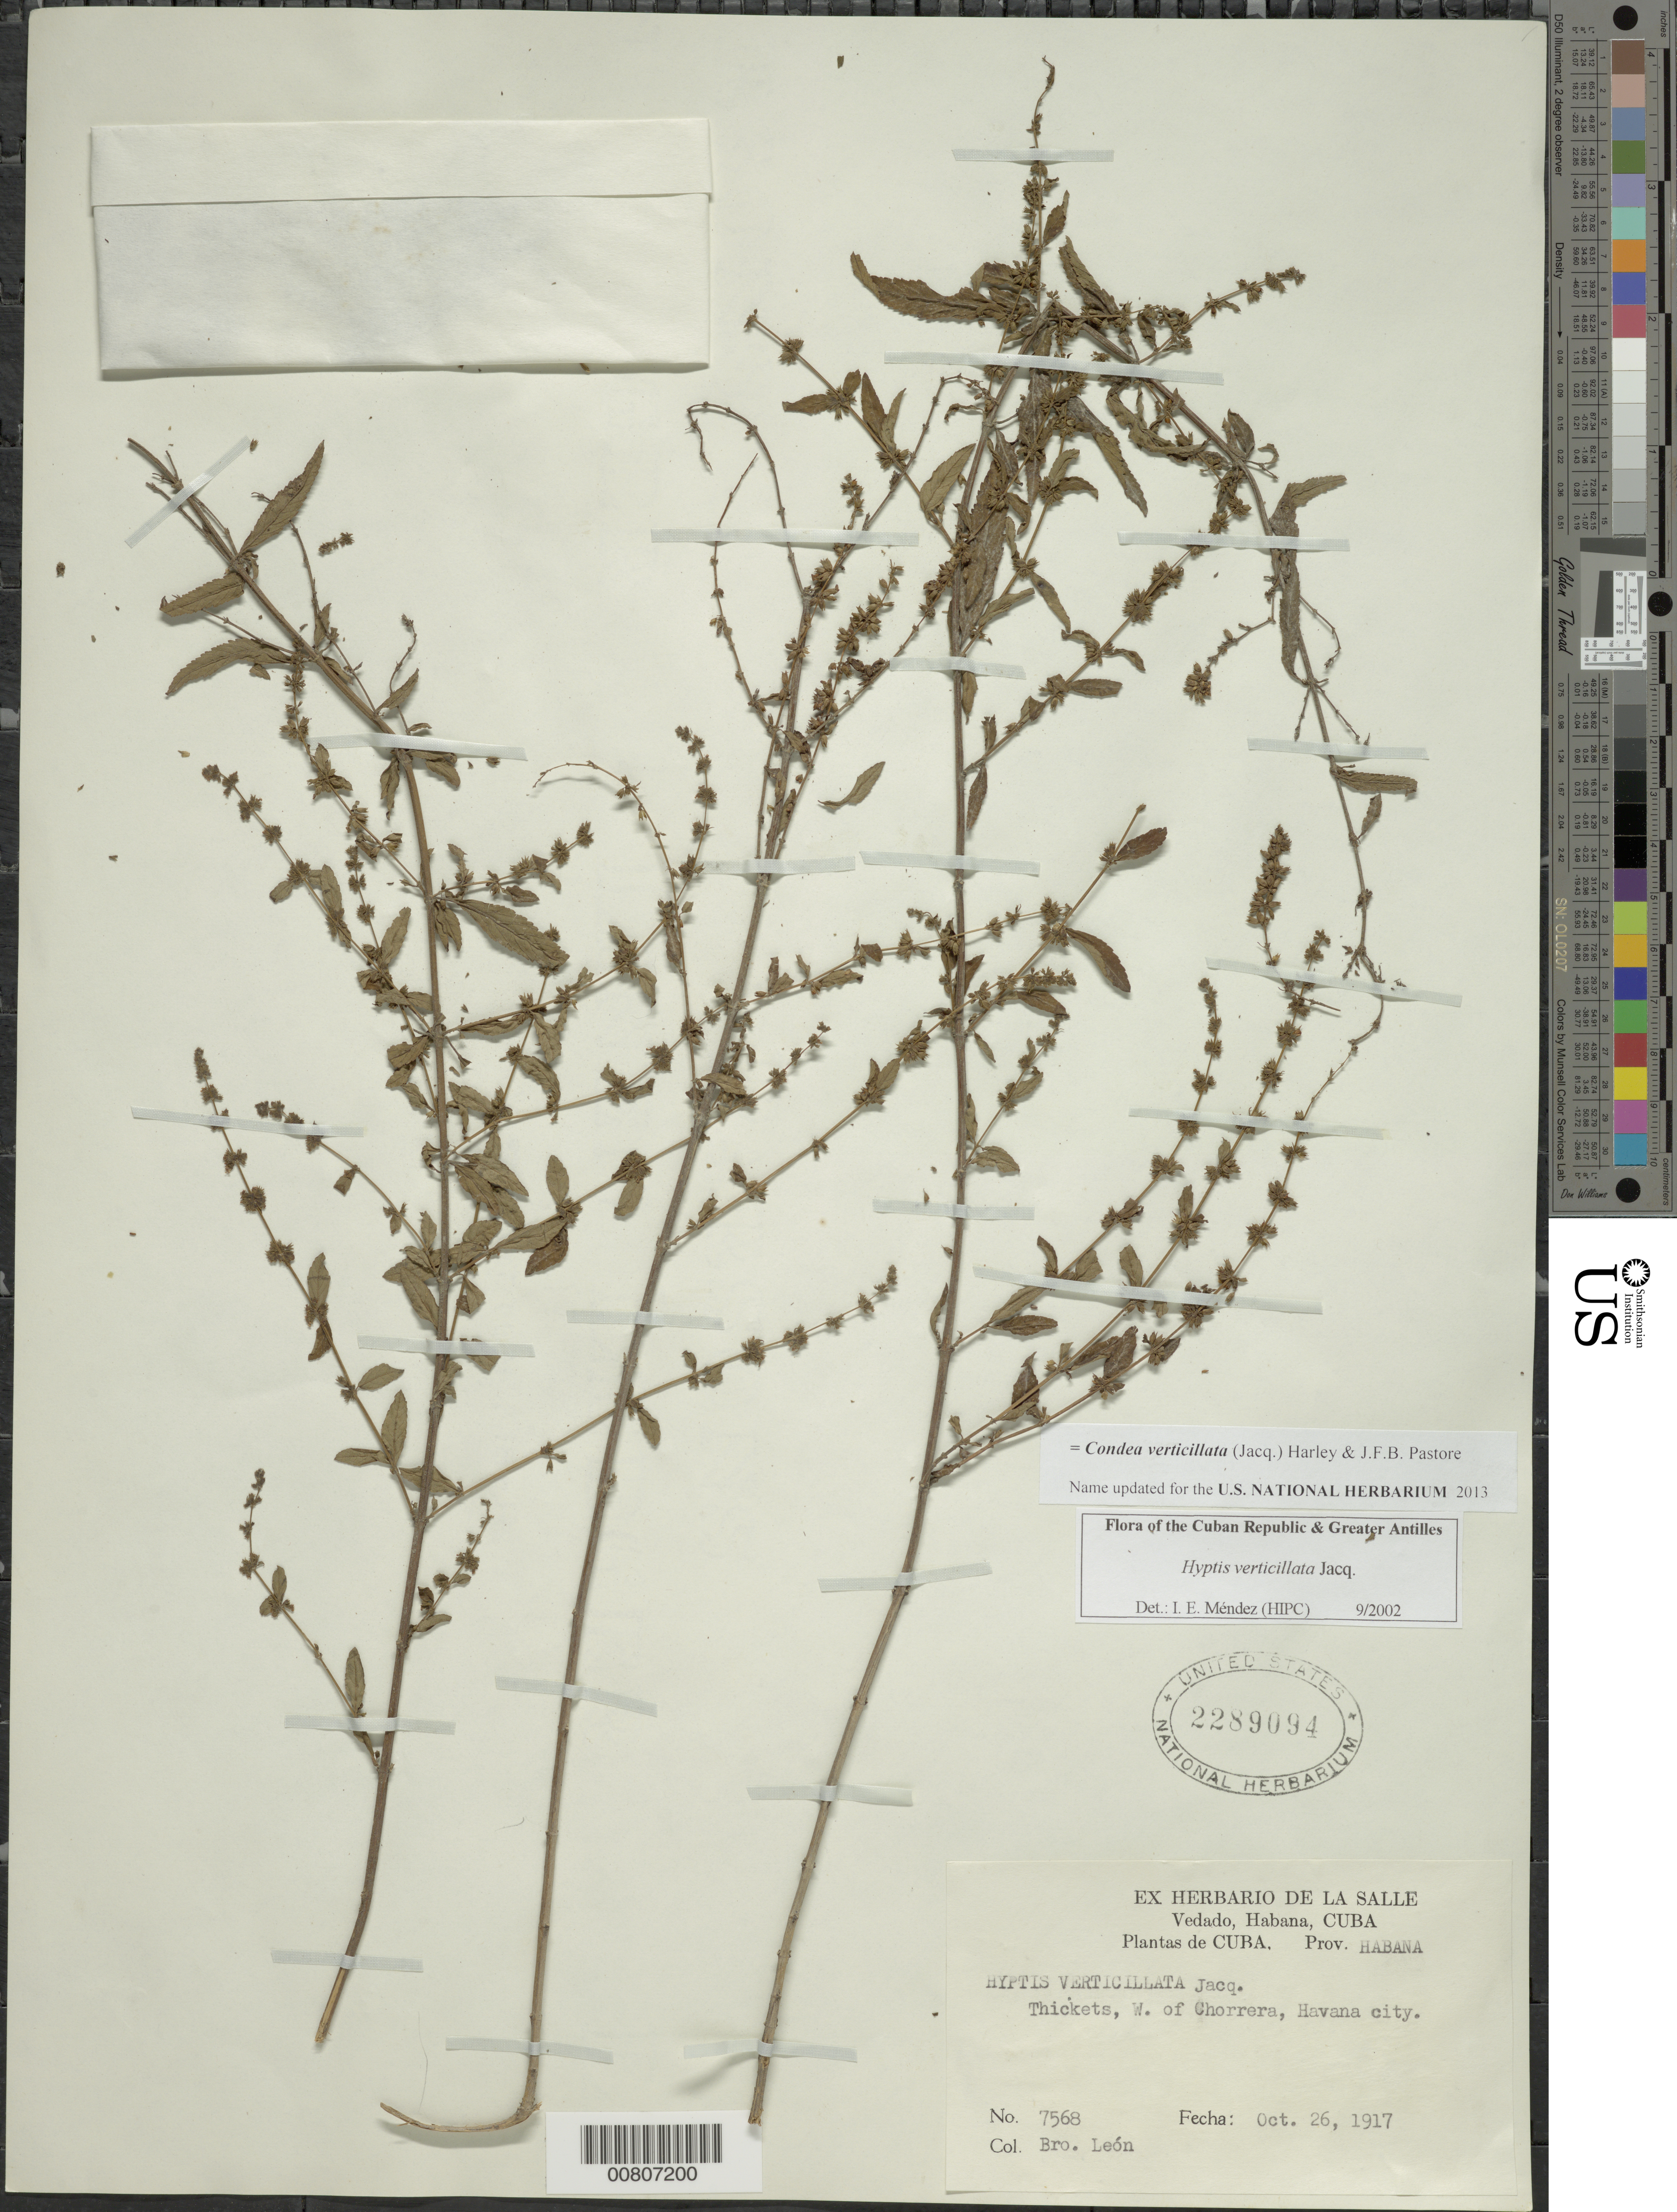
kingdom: Plantae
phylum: Tracheophyta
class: Magnoliopsida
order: Lamiales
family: Lamiaceae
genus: Hyptis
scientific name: Hyptis verticillata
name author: Jacq.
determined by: Méndez, Isidro E., (HIPC)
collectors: Bro. León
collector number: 7568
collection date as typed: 26 Oct 1917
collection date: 1917-10-26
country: Cuba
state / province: La Habana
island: Cuba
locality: Chorrera, W of; Havana City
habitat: Thickets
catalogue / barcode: US 2289094